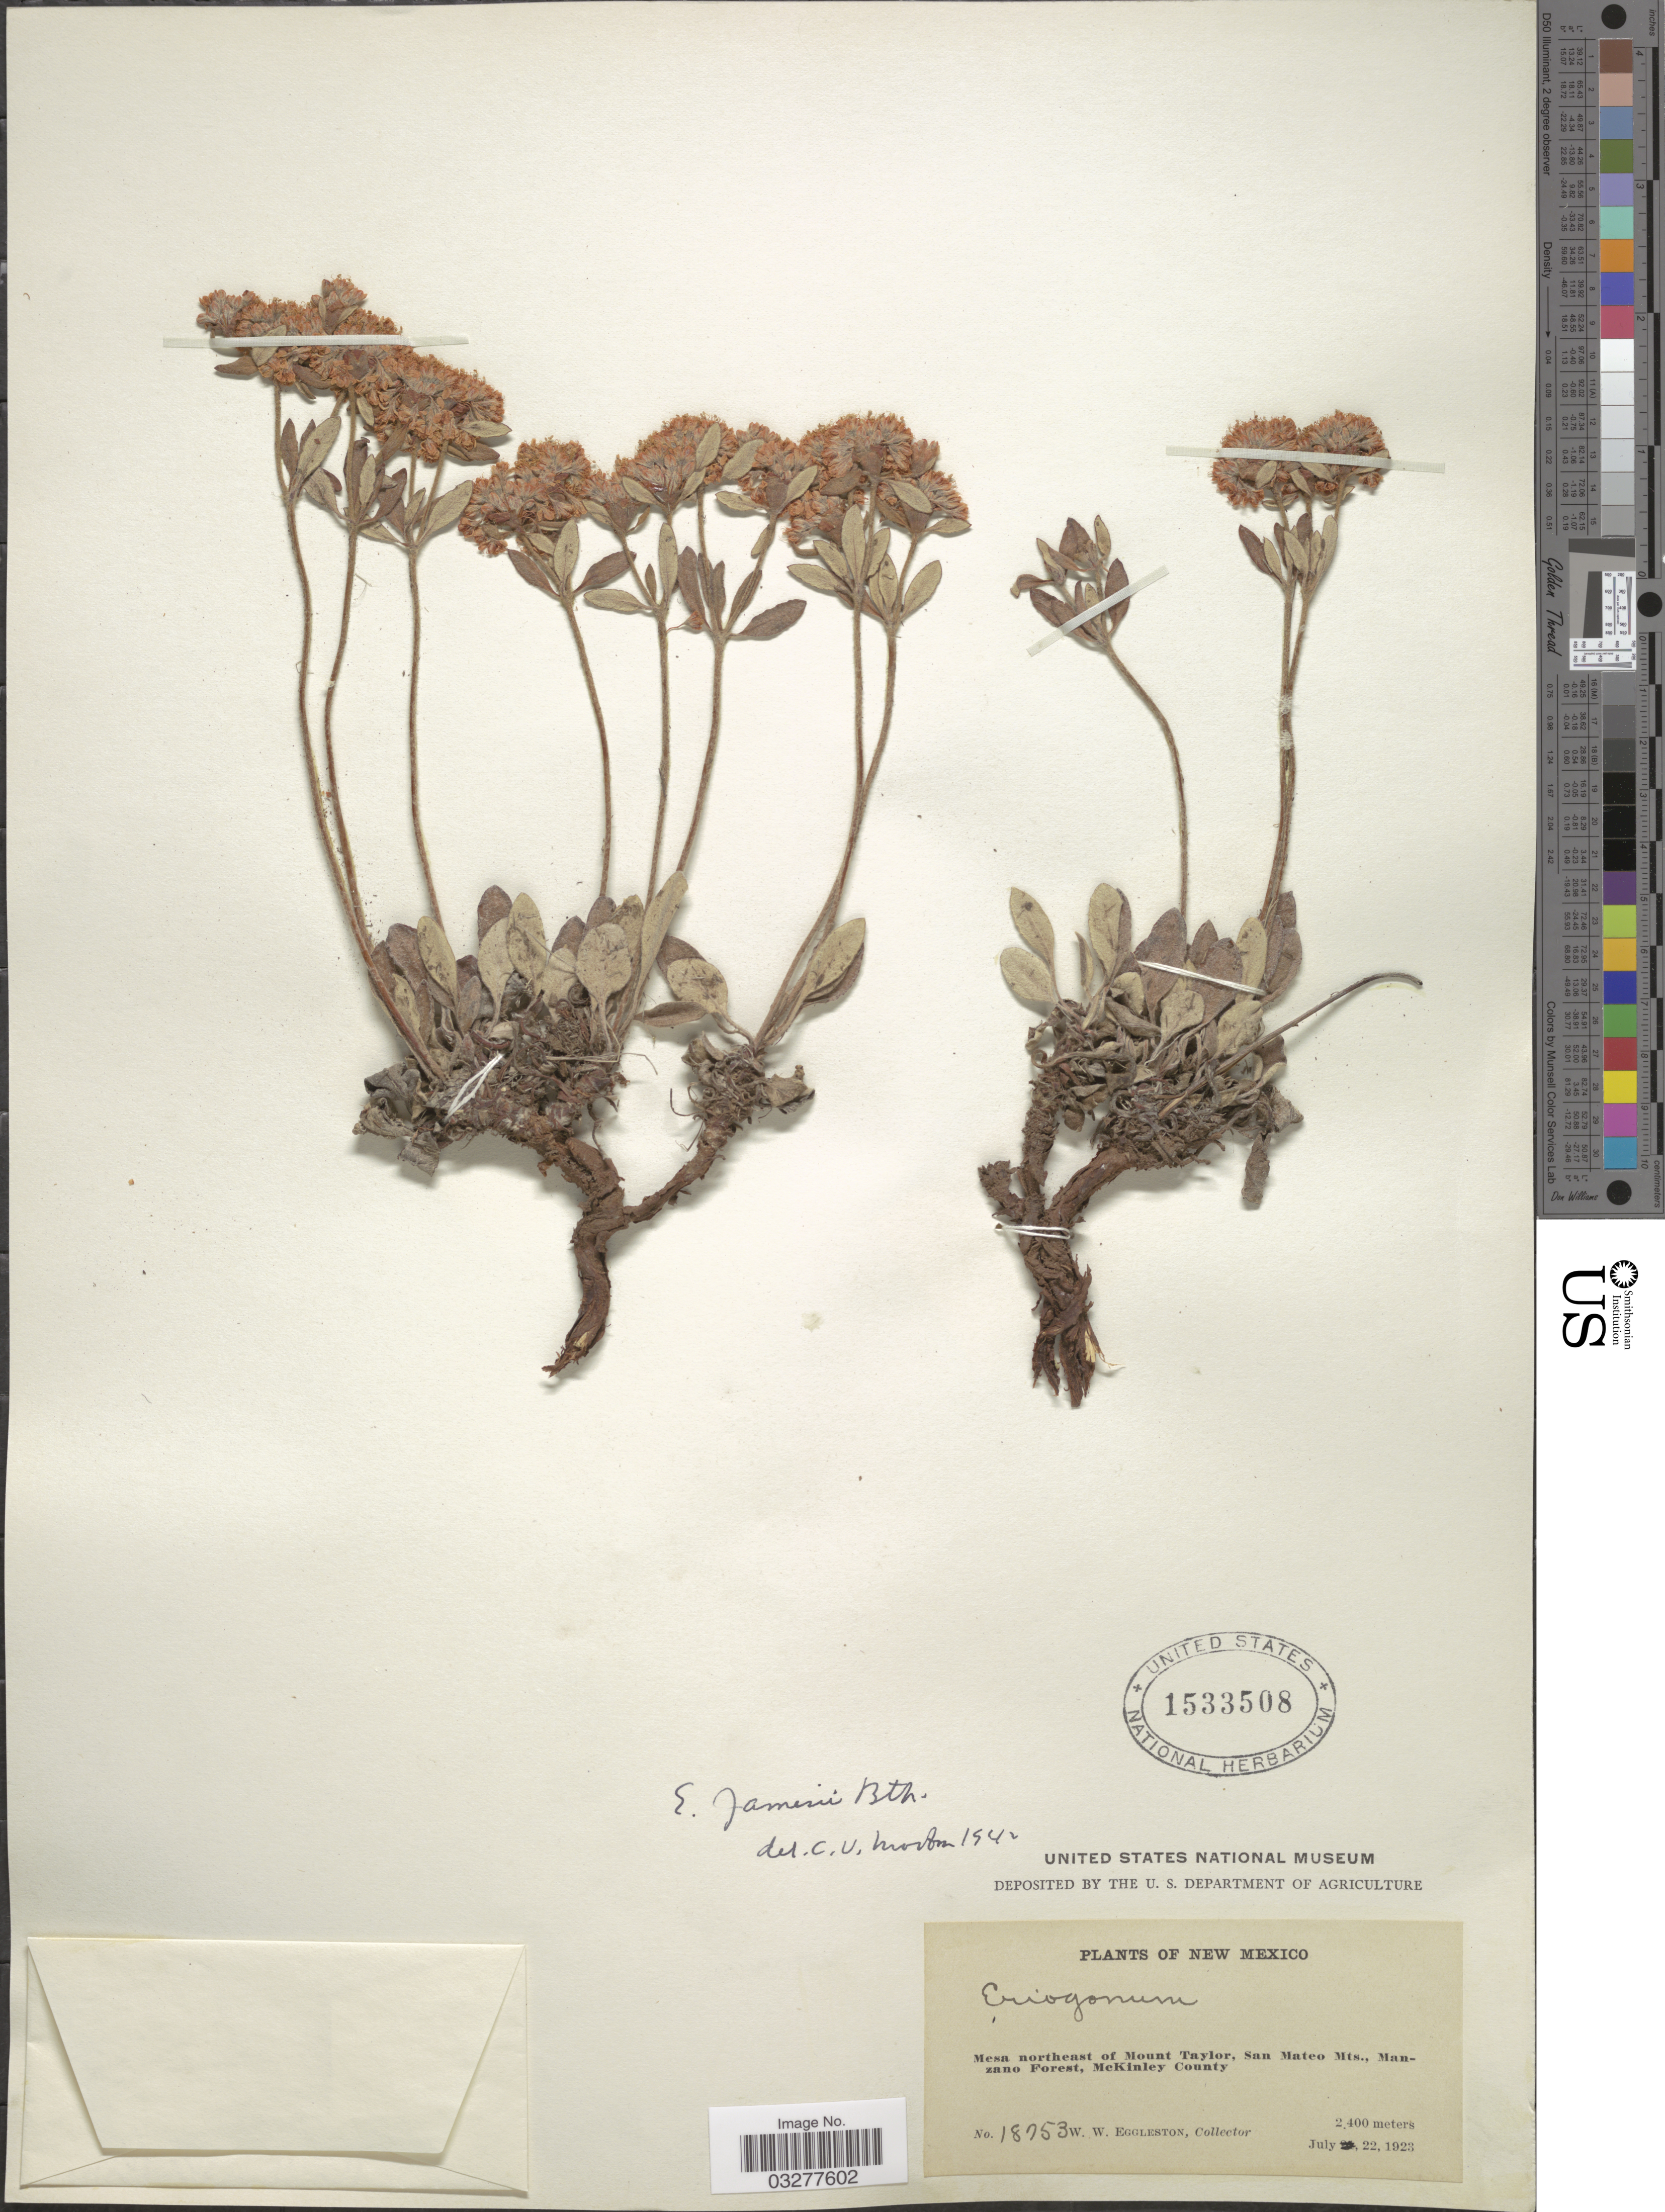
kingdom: Plantae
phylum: Tracheophyta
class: Magnoliopsida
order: Caryophyllales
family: Polygonaceae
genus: Eriogonum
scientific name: Eriogonum jamesii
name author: Benth.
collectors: W. W. Eggleston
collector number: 18753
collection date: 1923-07-22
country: United States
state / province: New Mexico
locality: Mesa northeast of Mount Taylor, San Mateo Mts., Manzano Forest, McKinley County.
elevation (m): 2400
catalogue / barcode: US 1533508